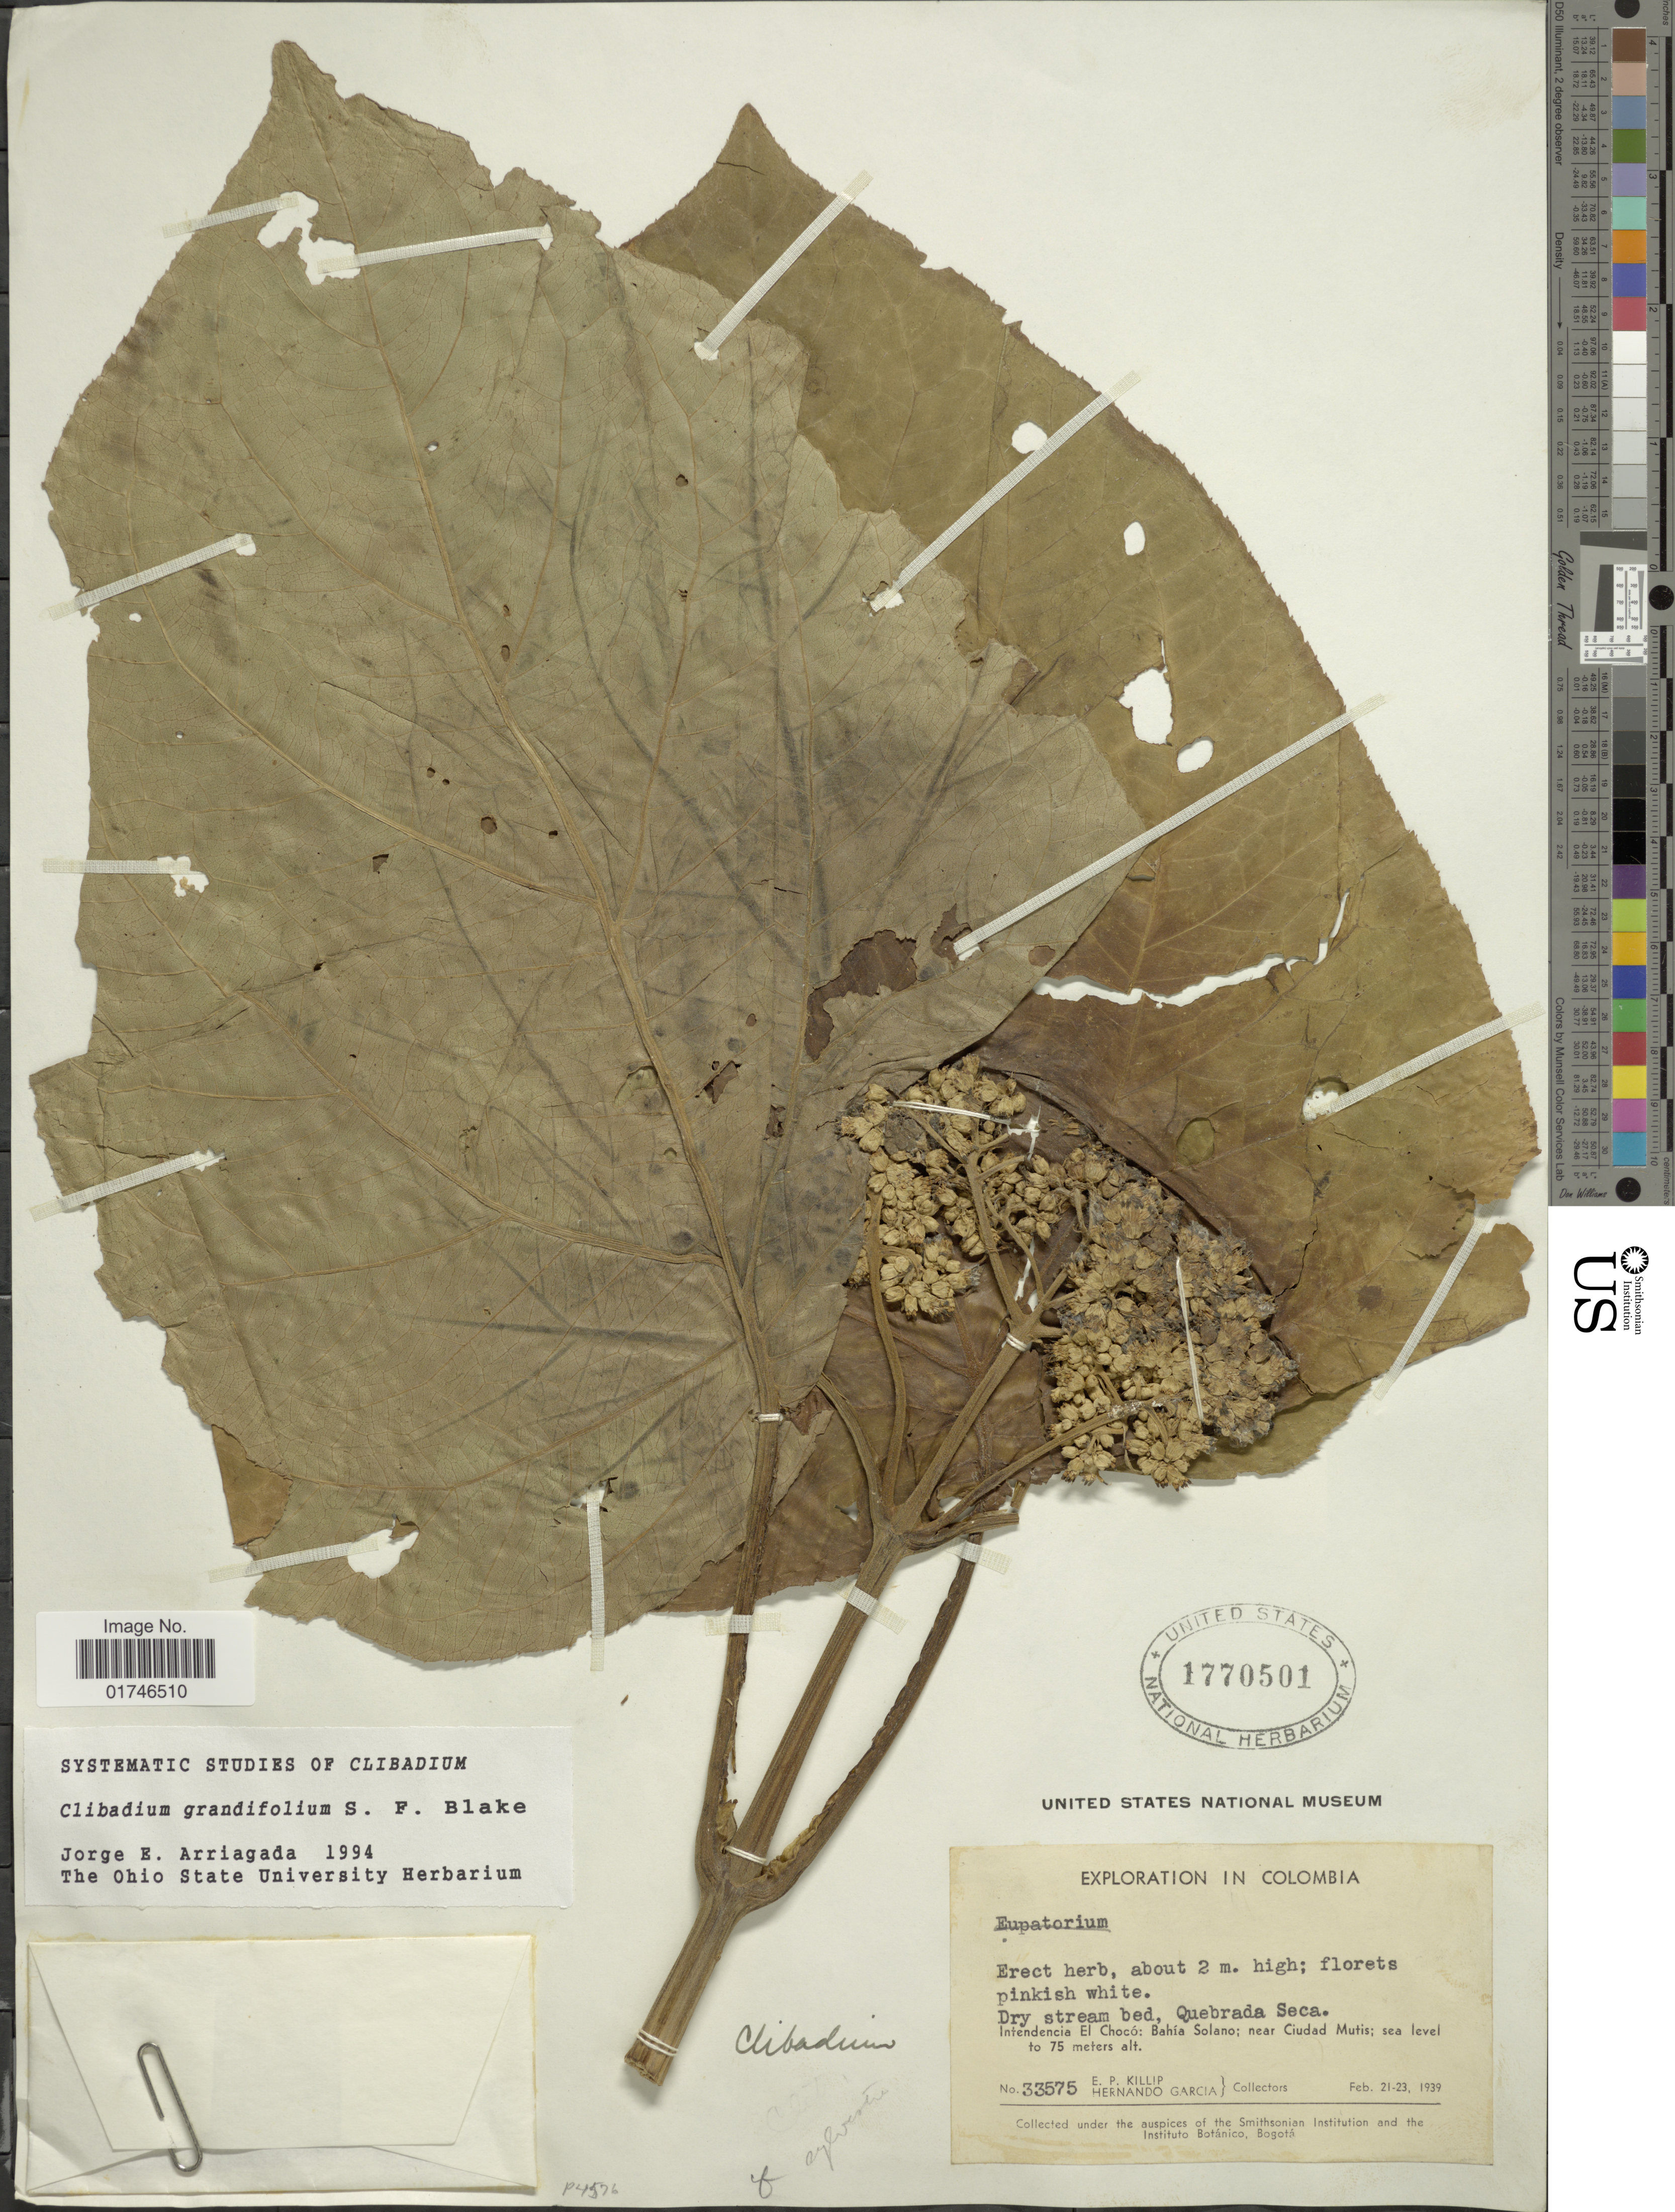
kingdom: Plantae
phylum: Tracheophyta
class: Magnoliopsida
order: Asterales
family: Asteraceae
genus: Clibadium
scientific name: Clibadium grandifolium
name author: S.F. Blake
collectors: E. P. Killip & H. Garcia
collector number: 33575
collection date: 1939-02-21/1939-02-23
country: Colombia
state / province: Chocó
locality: Dry stream bed, Bahia Solano, near Ciudad Mutis.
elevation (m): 75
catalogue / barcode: US 1770501